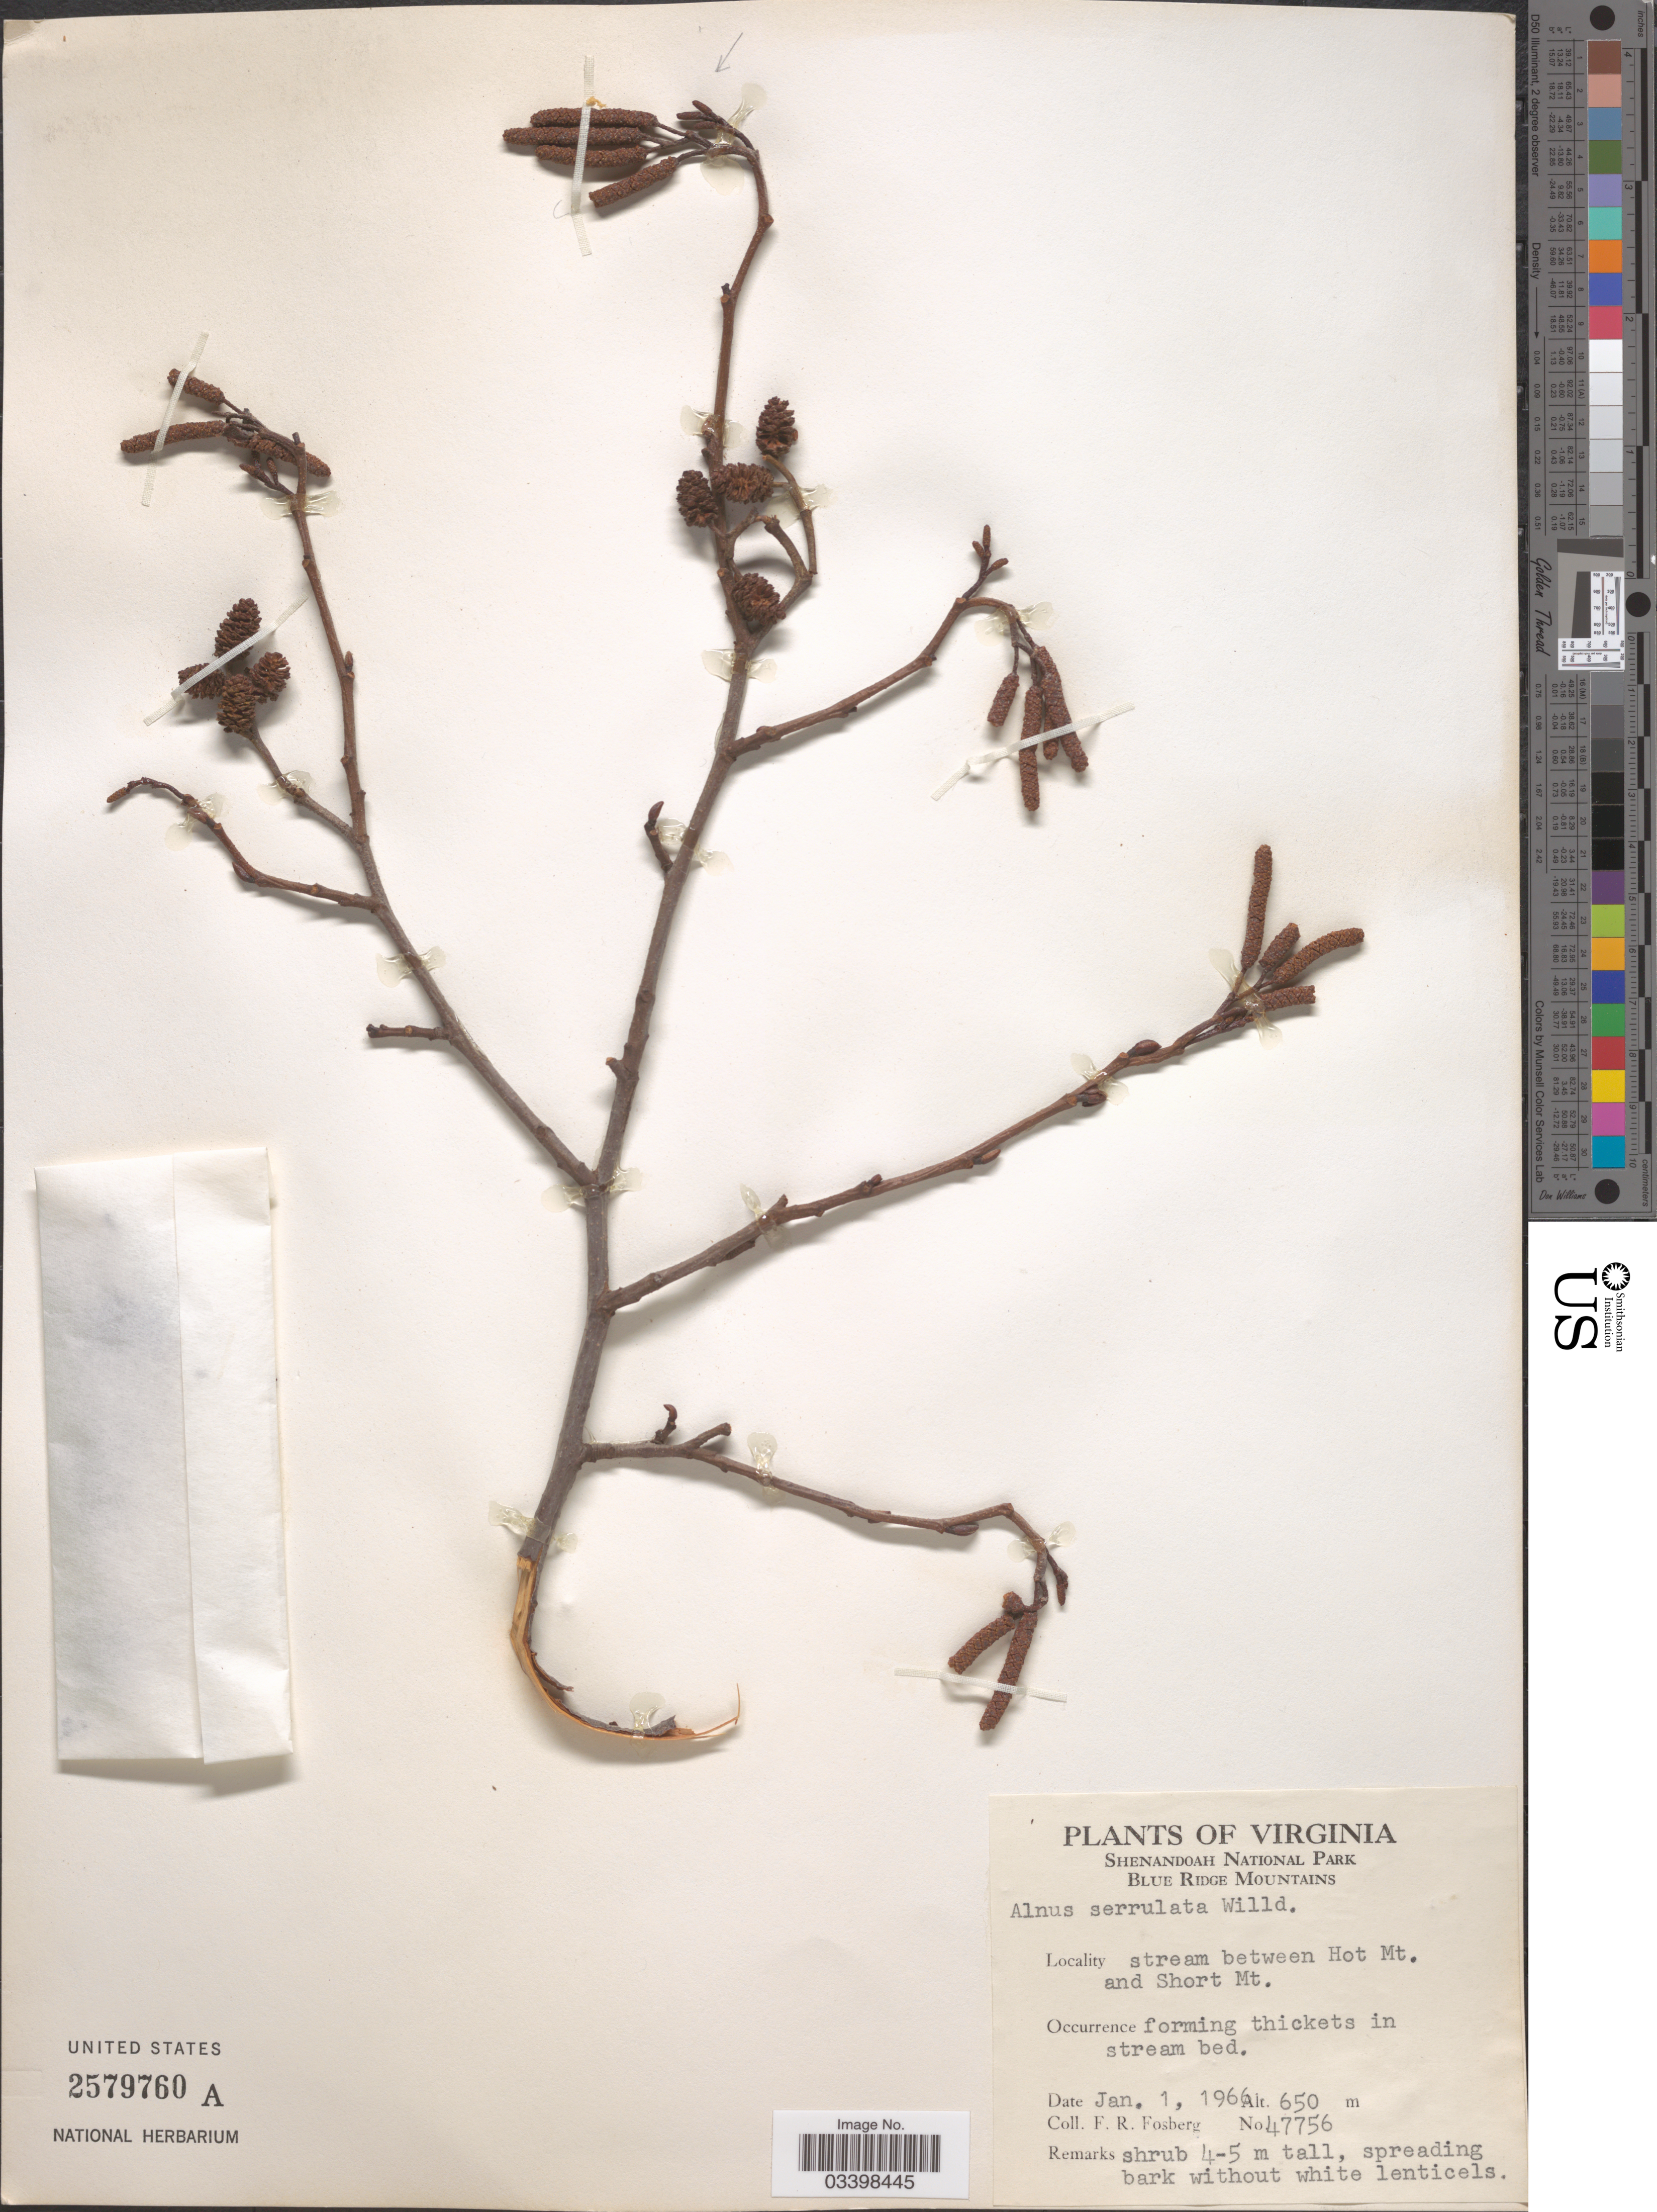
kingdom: Plantae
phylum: Tracheophyta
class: Magnoliopsida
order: Fagales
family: Betulaceae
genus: Alnus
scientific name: Alnus serrulata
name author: (Aiton) Willd.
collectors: F. R. Fosberg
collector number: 47756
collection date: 1966-01-01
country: United States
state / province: Virginia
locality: Shenandoah National Park. Blue Ridge Mountains. Stream between Hot Mt. and Short Mt.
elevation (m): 650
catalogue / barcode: US 2579760A